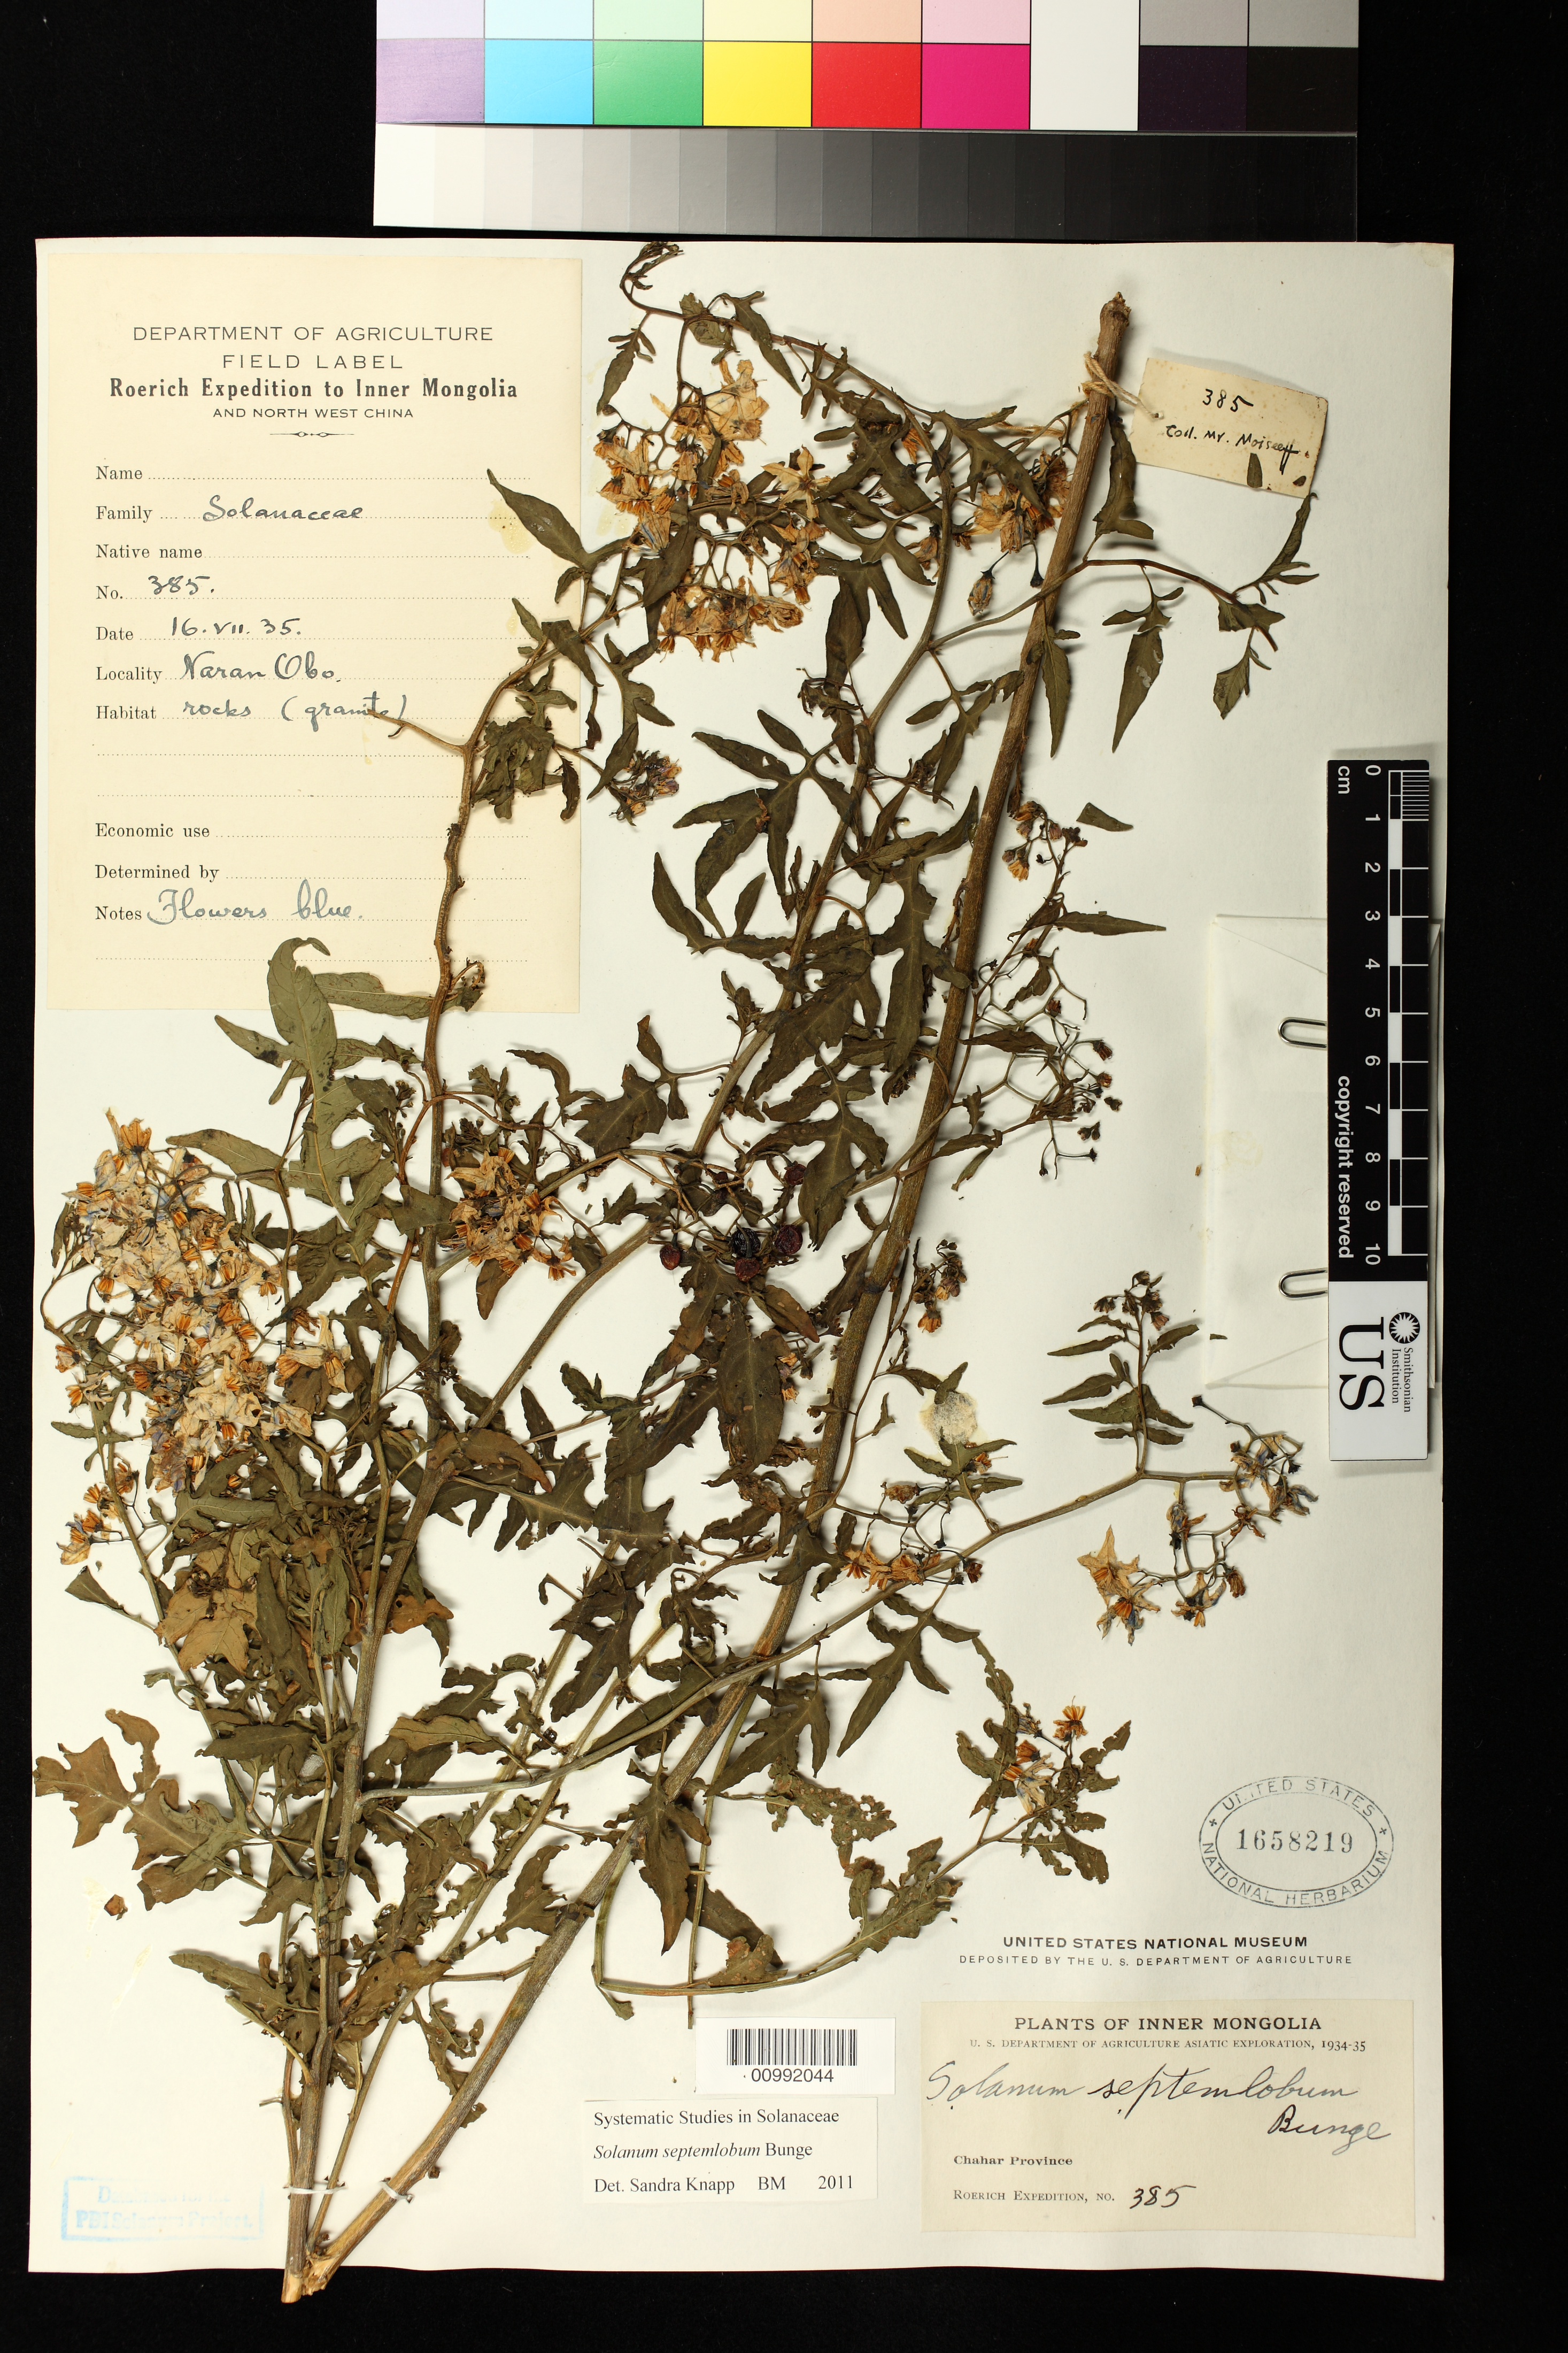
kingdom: Plantae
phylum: Tracheophyta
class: Magnoliopsida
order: Solanales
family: Solanaceae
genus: Solanum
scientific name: Solanum septemlobum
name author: Bunge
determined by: Knapp, S. D.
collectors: Roerich Expedition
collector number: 385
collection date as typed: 16 Jul 1935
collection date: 1935-07-16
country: China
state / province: Nei Monggol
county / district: Chahar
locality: Inner Mongolia, Naran Obo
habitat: granite rocks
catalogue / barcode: US 1658219